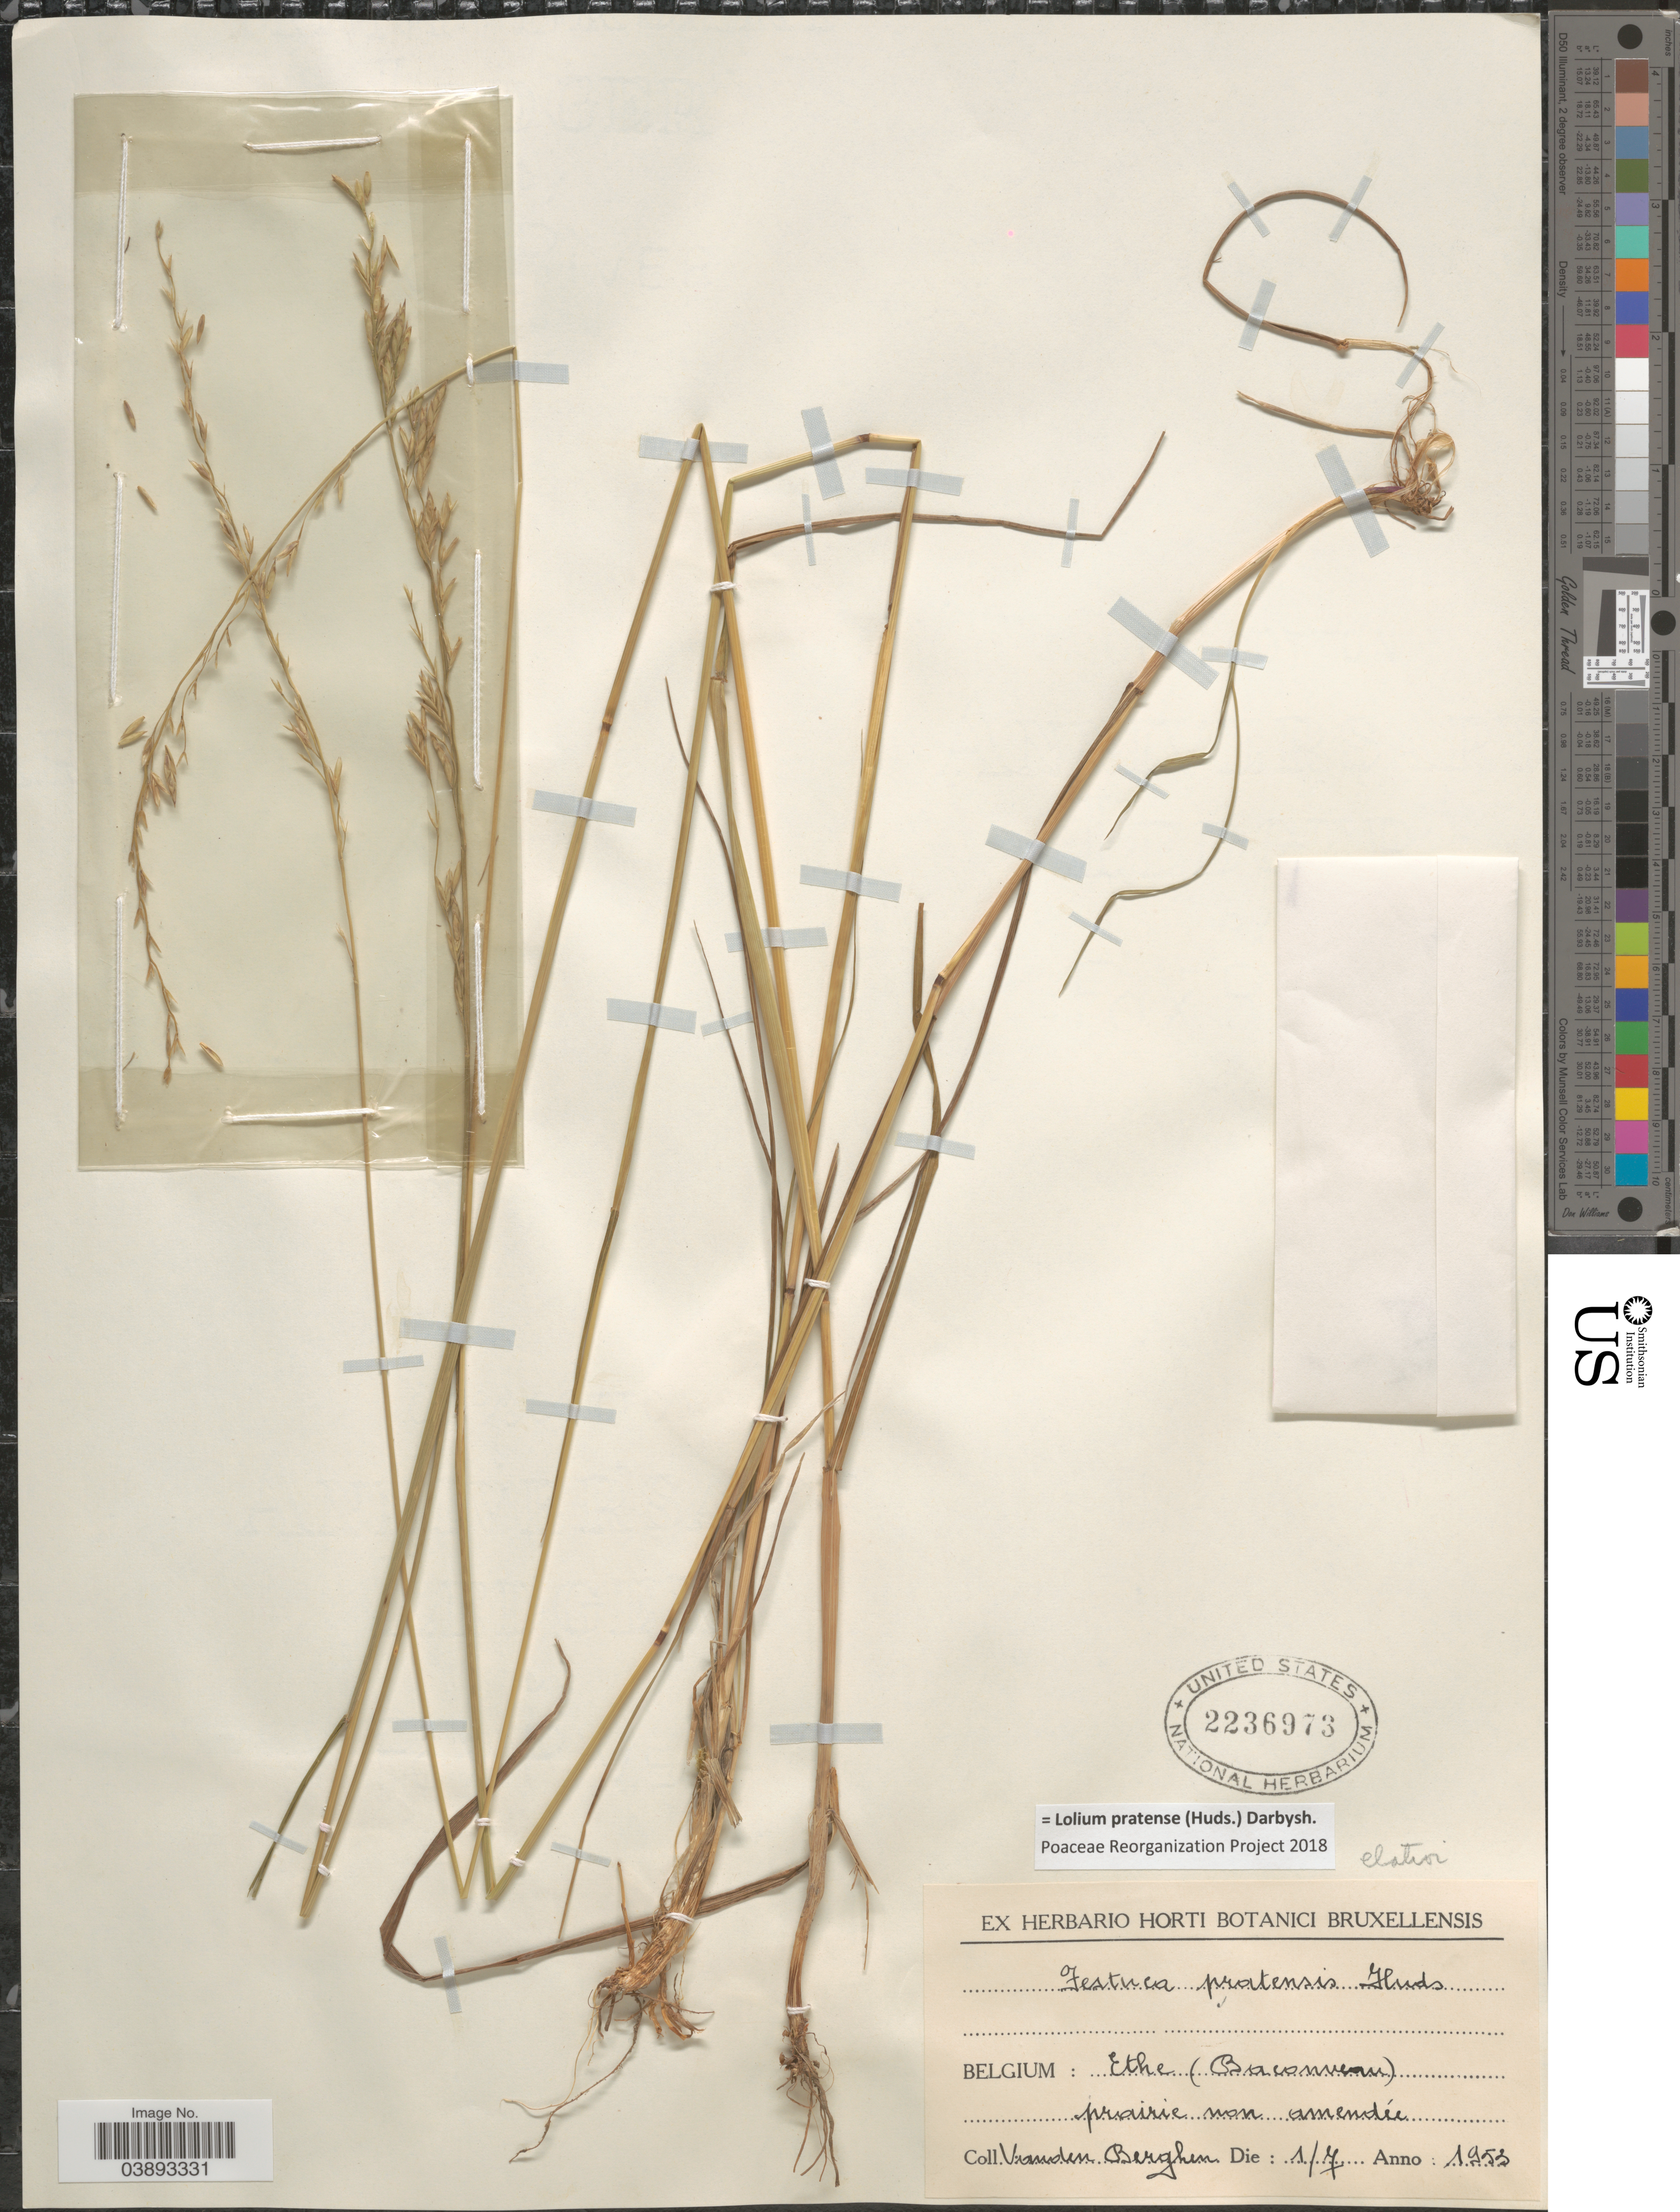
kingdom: Plantae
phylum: Tracheophyta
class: Liliopsida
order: Poales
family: Poaceae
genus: Lolium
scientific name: Lolium pratense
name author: (Huds.) Darbysh.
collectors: -. Van den Berghen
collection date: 1953-07-01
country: Belgium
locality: Ethe (Baconneau) prairie non amendíe.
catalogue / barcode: US 2236973